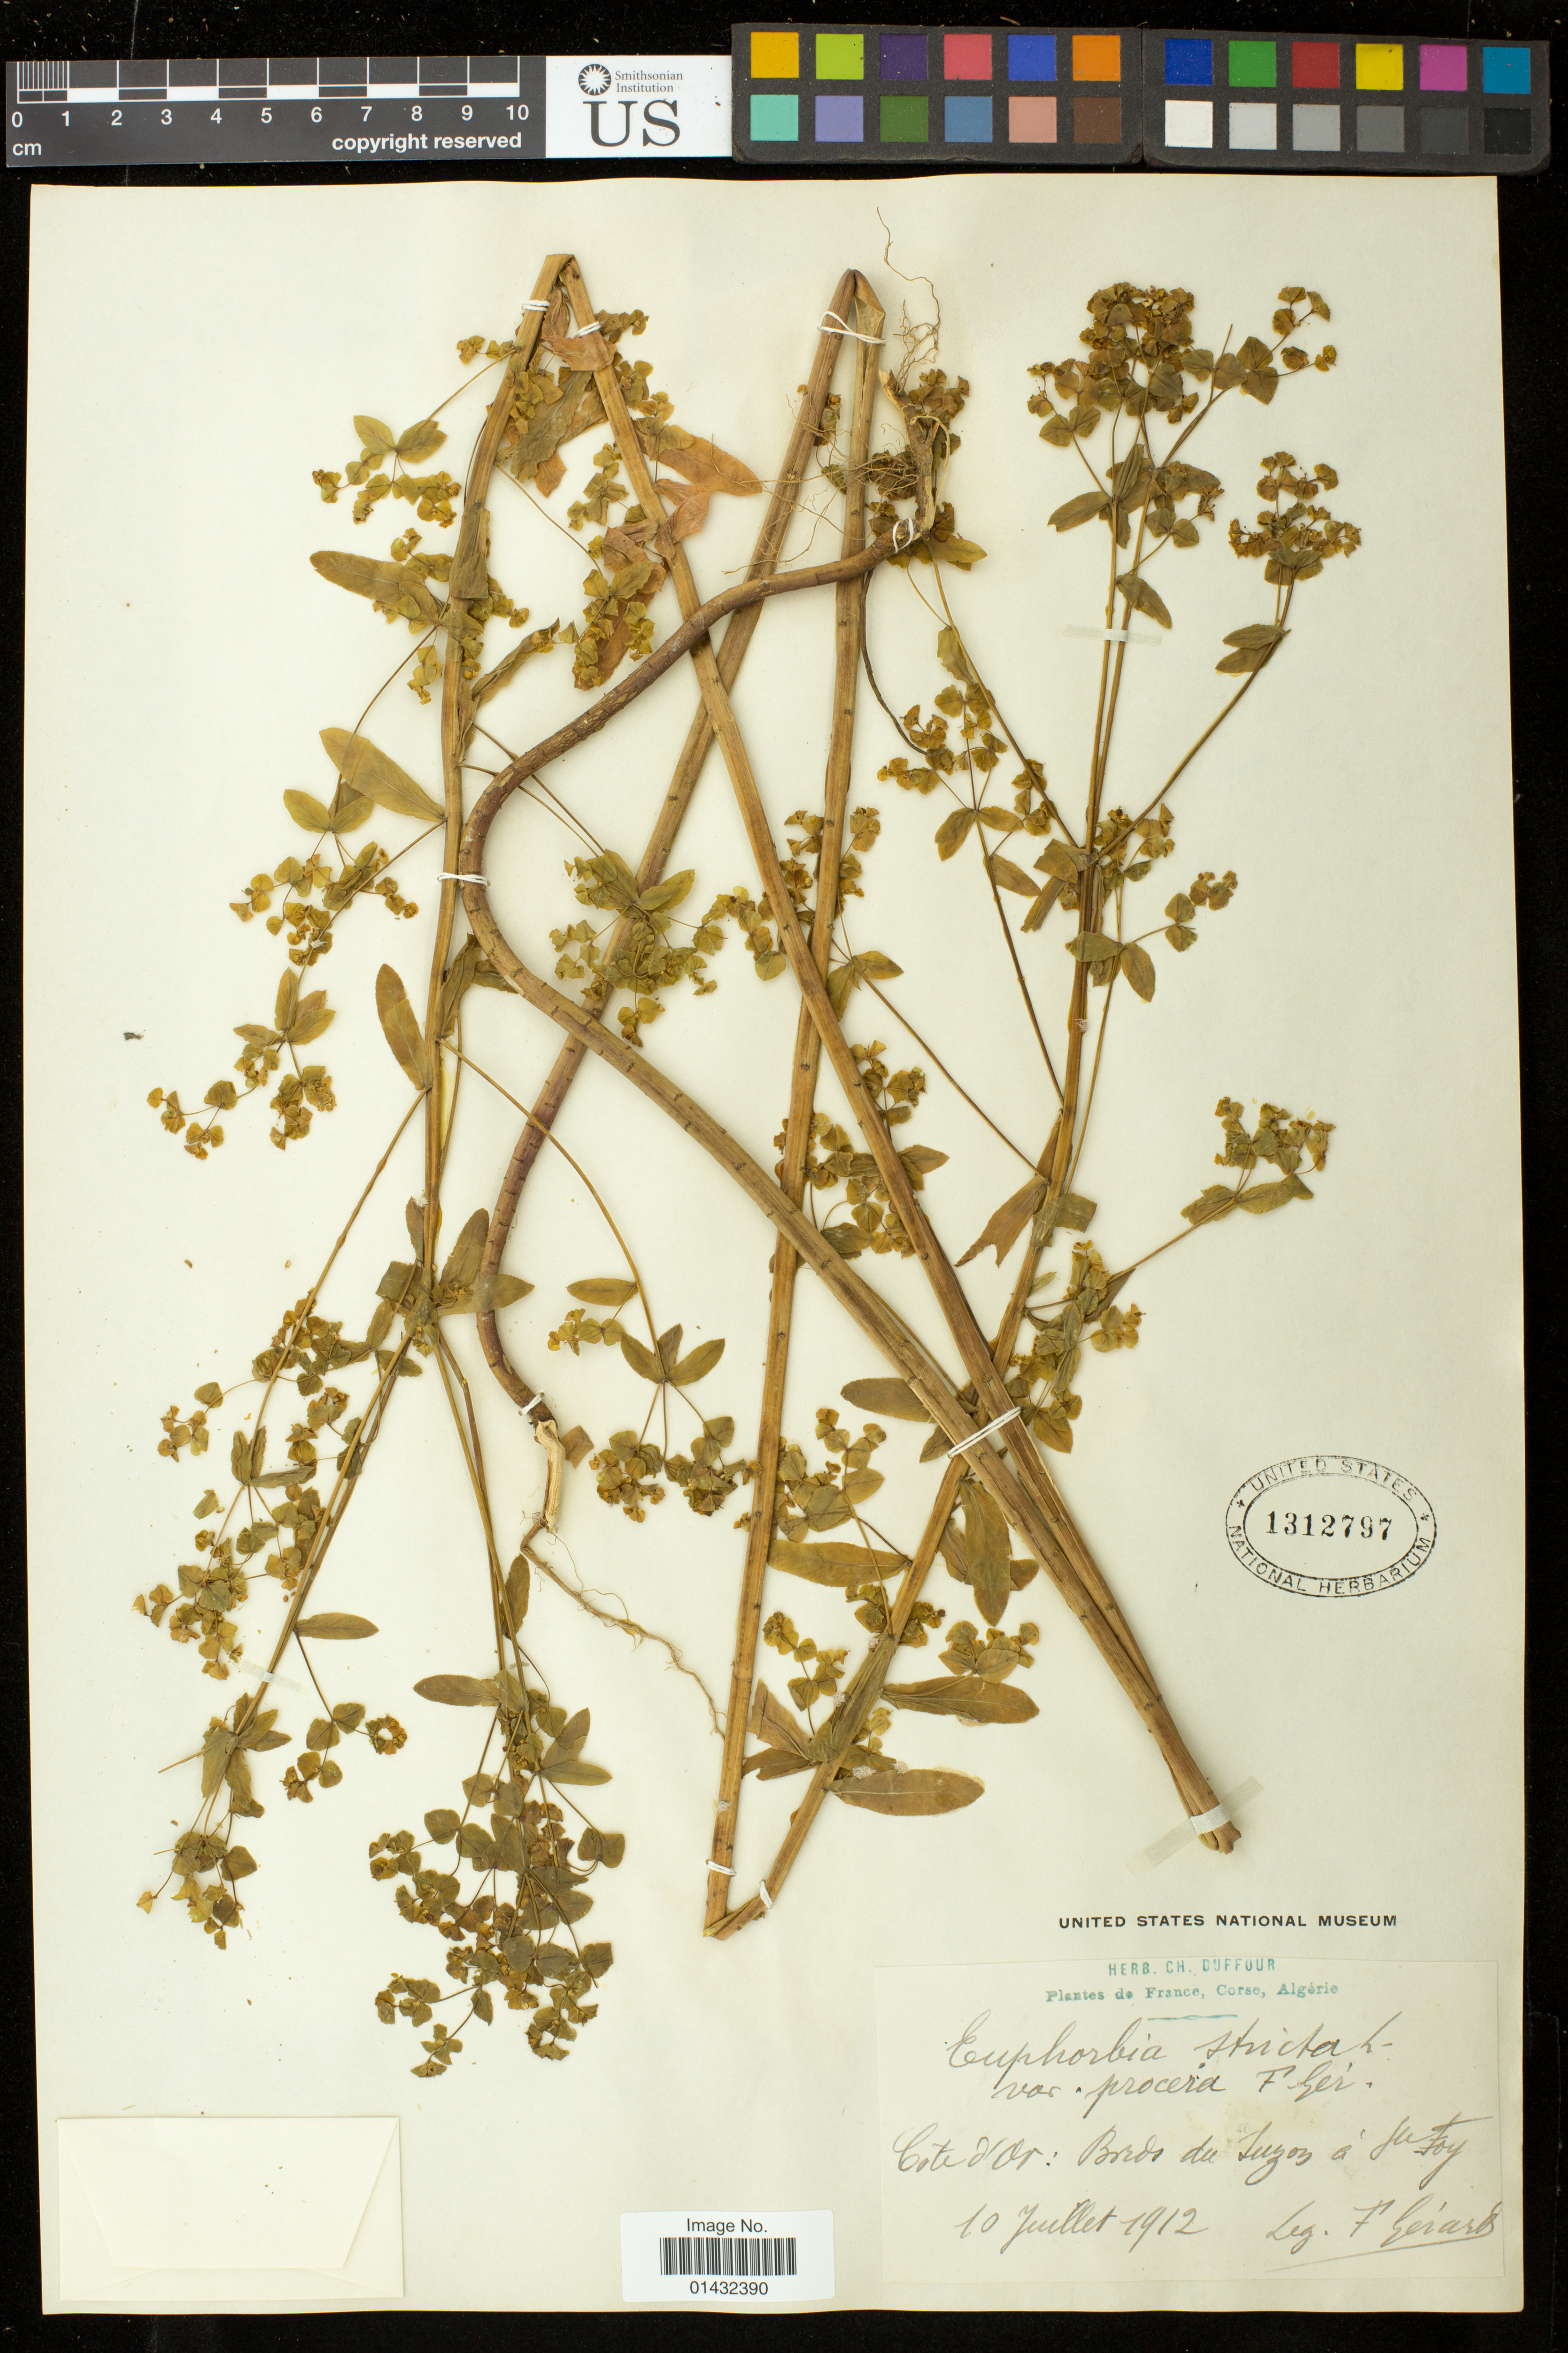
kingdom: Plantae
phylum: Tracheophyta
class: Magnoliopsida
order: Malpighiales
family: Euphorbiaceae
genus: Euphorbia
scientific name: Euphorbia stricta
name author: L.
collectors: F. Gerard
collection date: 1912-07-10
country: France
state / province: Bourgogne-Franche-Comté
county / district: Côte-d'Or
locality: Cote d'Or: Bords du Luzon a Ile Foy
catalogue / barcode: US 1312797